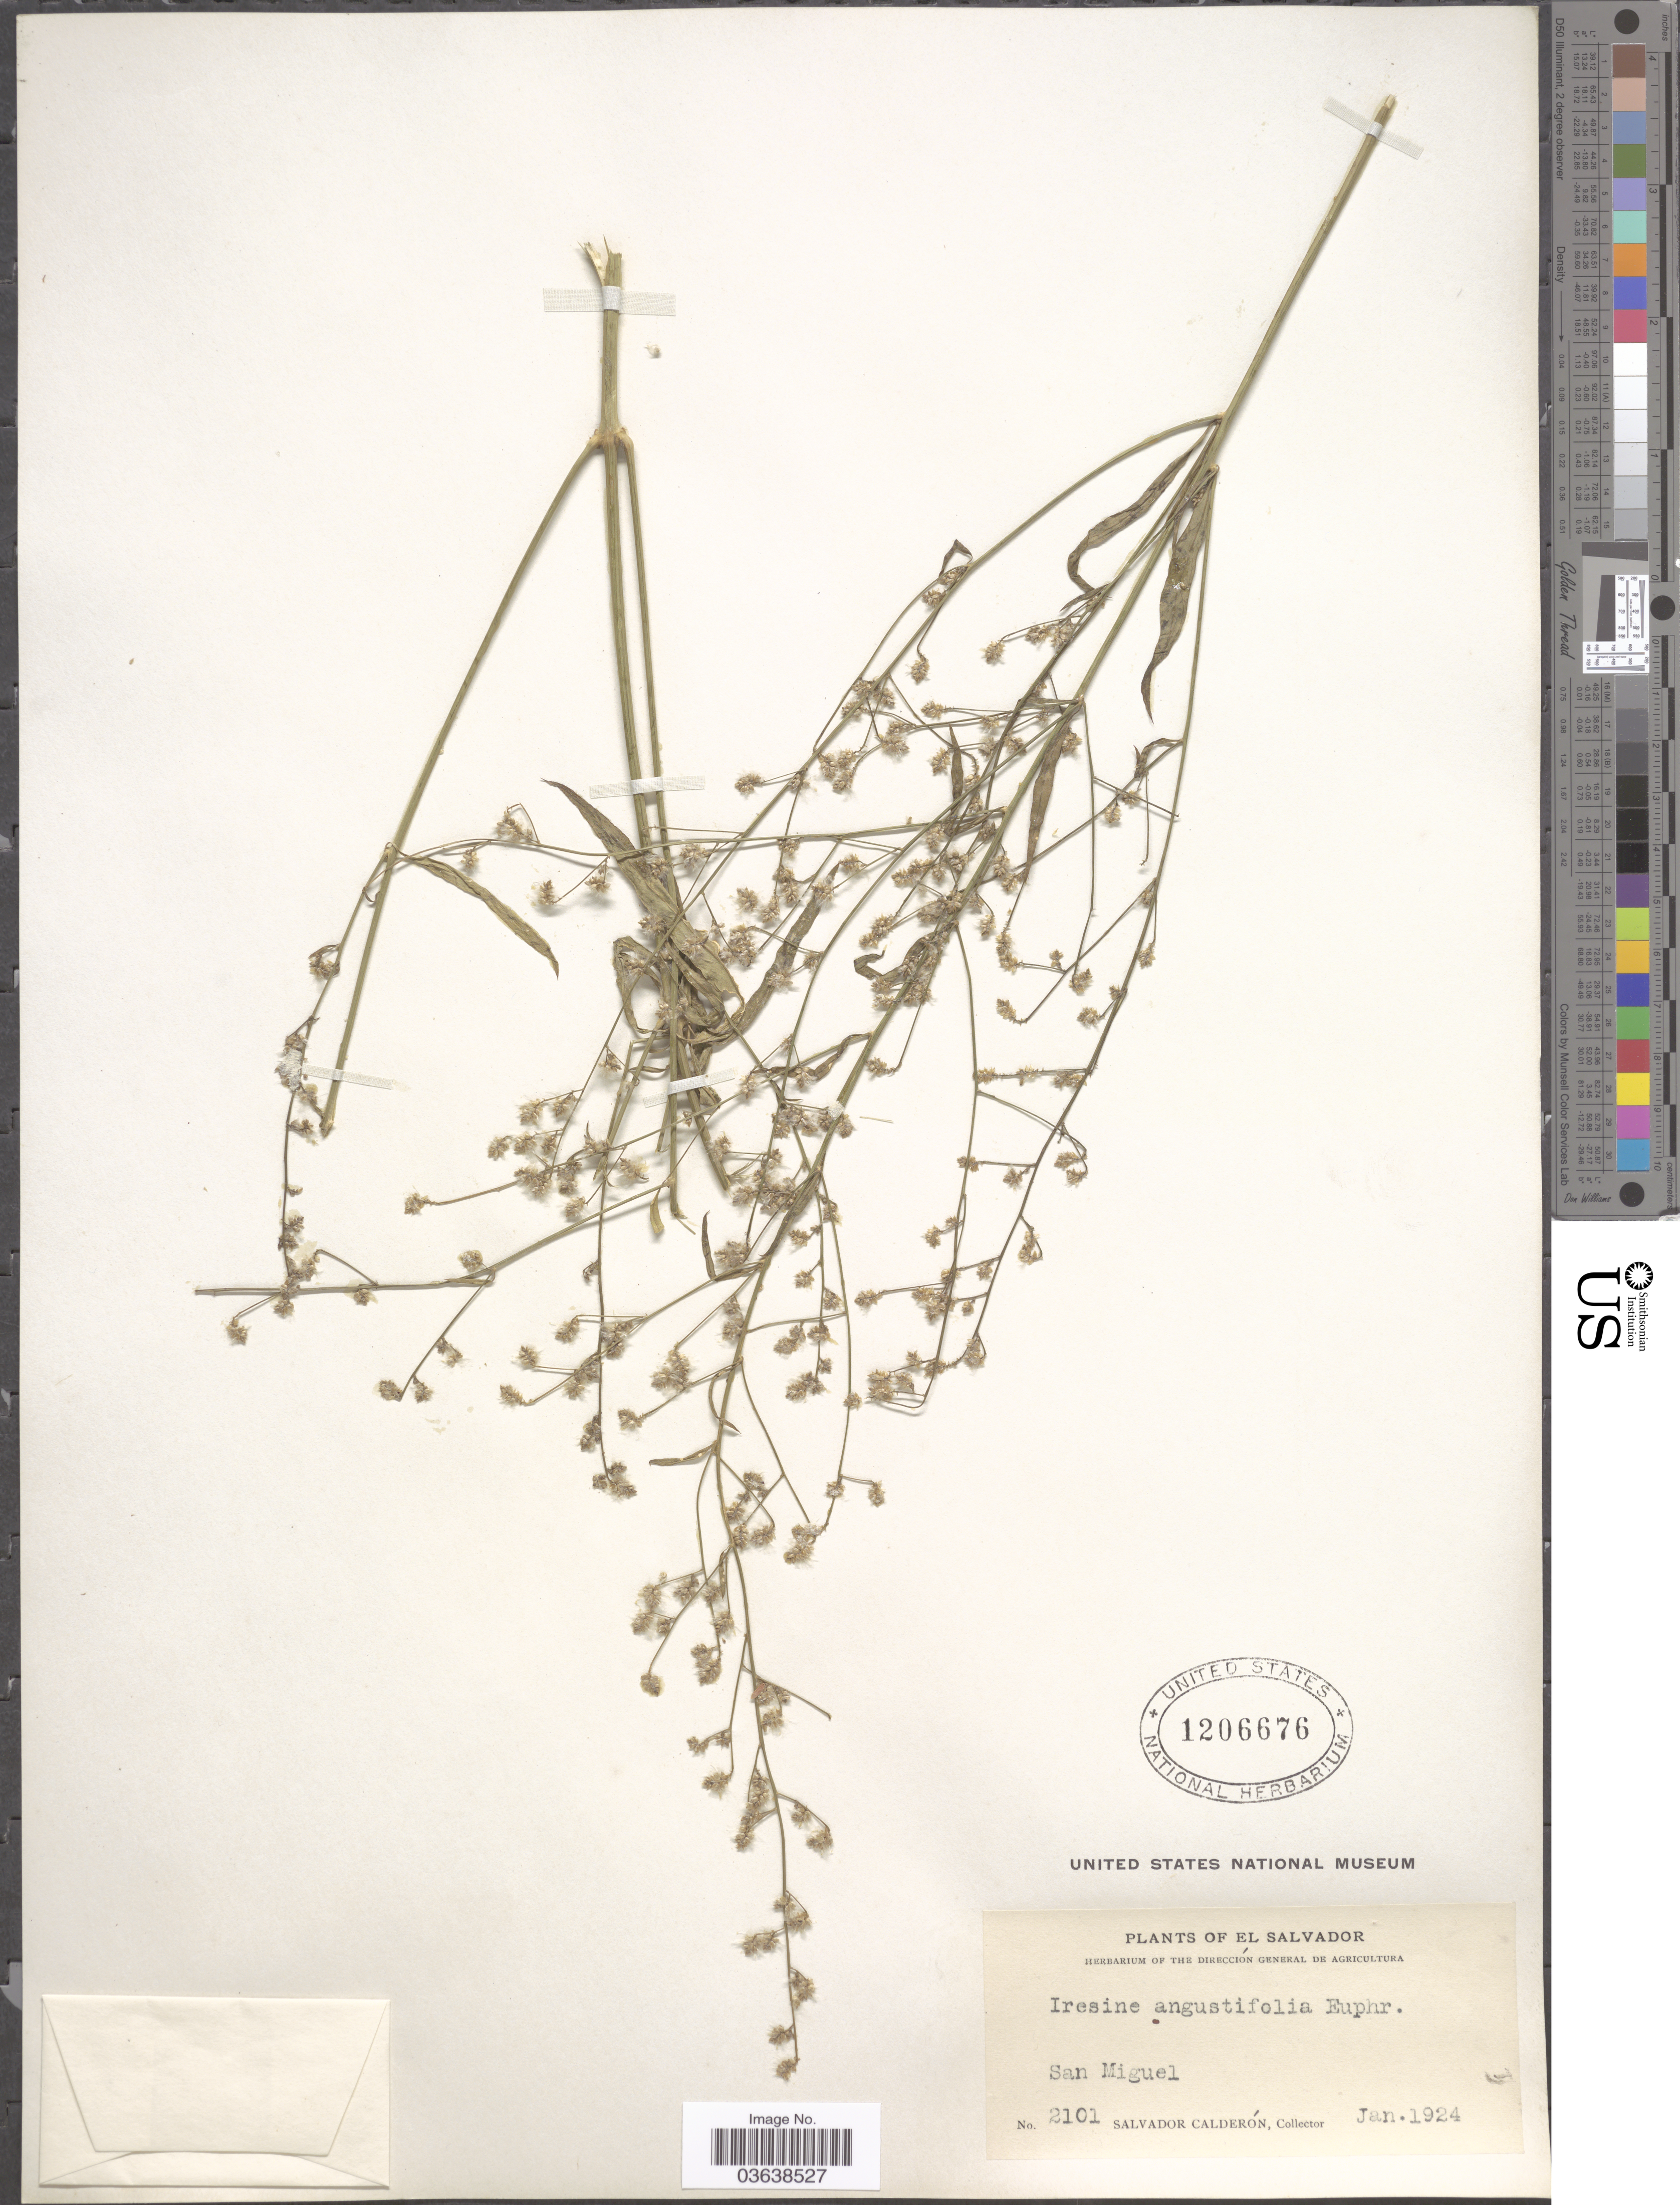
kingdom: Plantae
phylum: Tracheophyta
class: Magnoliopsida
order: Caryophyllales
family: Amaranthaceae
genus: Iresine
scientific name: Iresine angustifolia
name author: Euphrasén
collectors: S. Calderón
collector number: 2101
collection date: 1924-01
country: El Salvador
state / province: San Miguel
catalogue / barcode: US 1206676